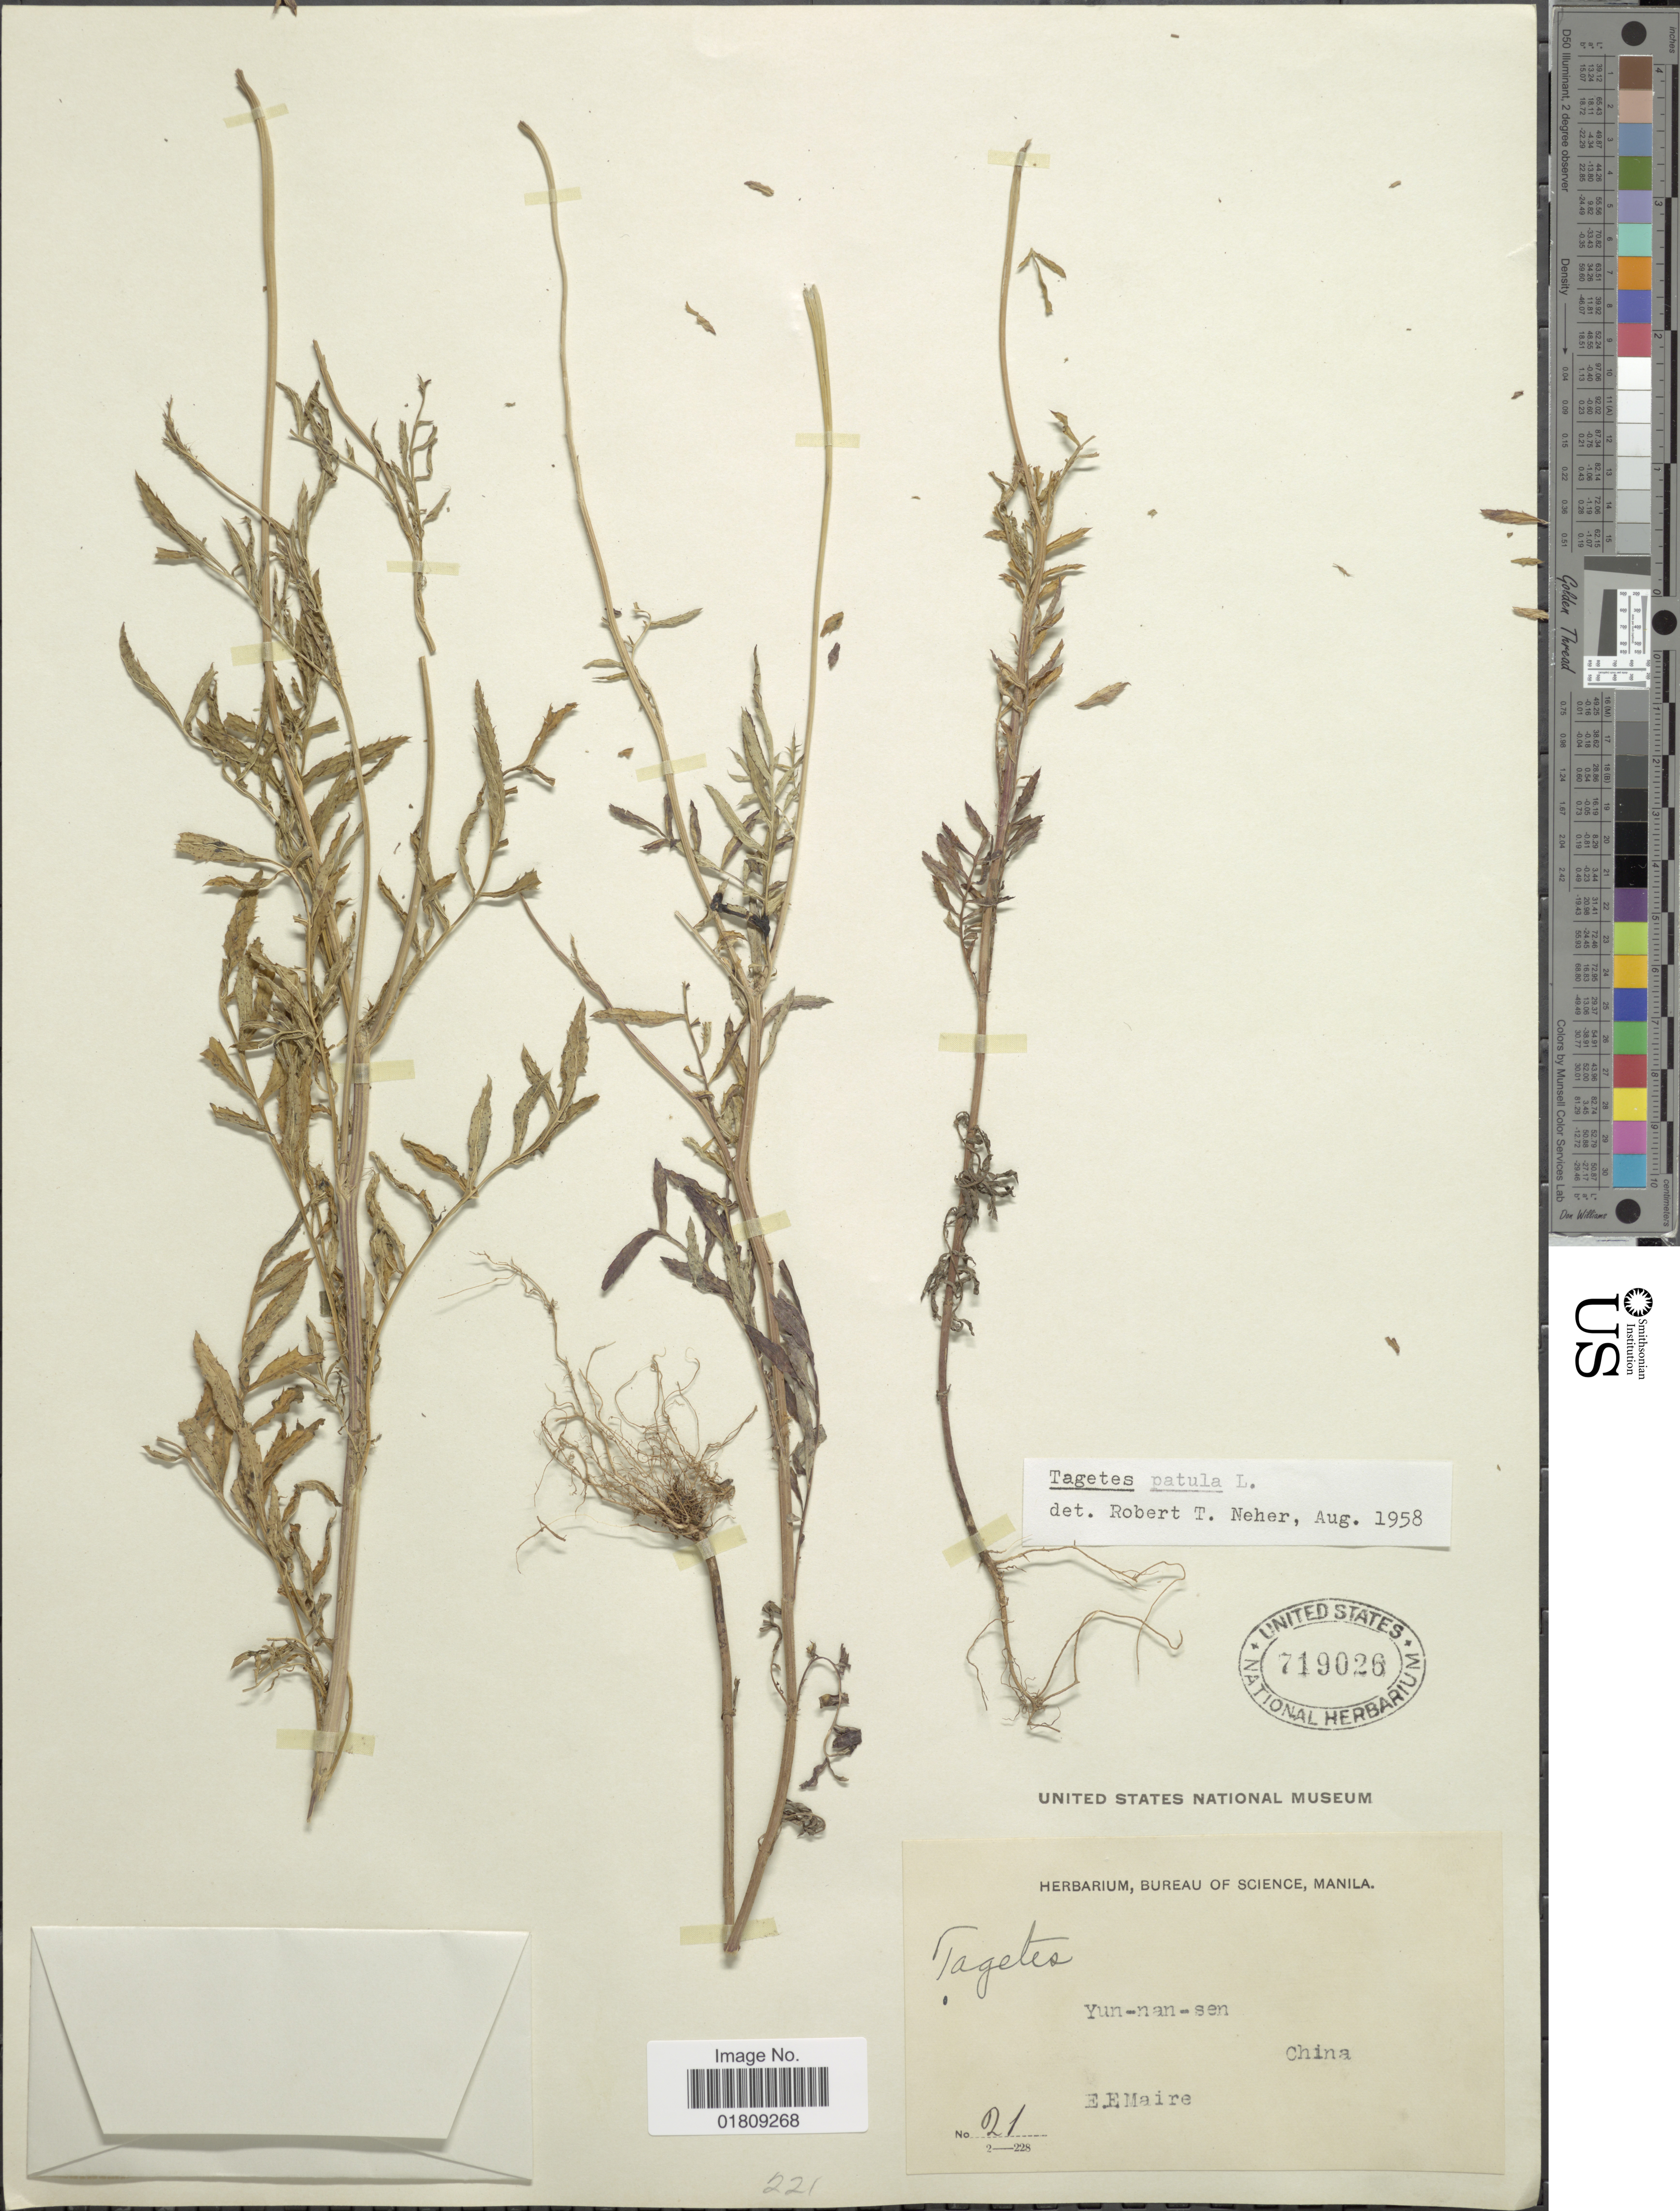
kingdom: Plantae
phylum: Tracheophyta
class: Magnoliopsida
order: Asterales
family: Asteraceae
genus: Tagetes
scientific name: Tagetes patula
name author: L.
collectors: E. E. Maire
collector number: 21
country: China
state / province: Yunnan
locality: Yun-nan-sen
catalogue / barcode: US 719026